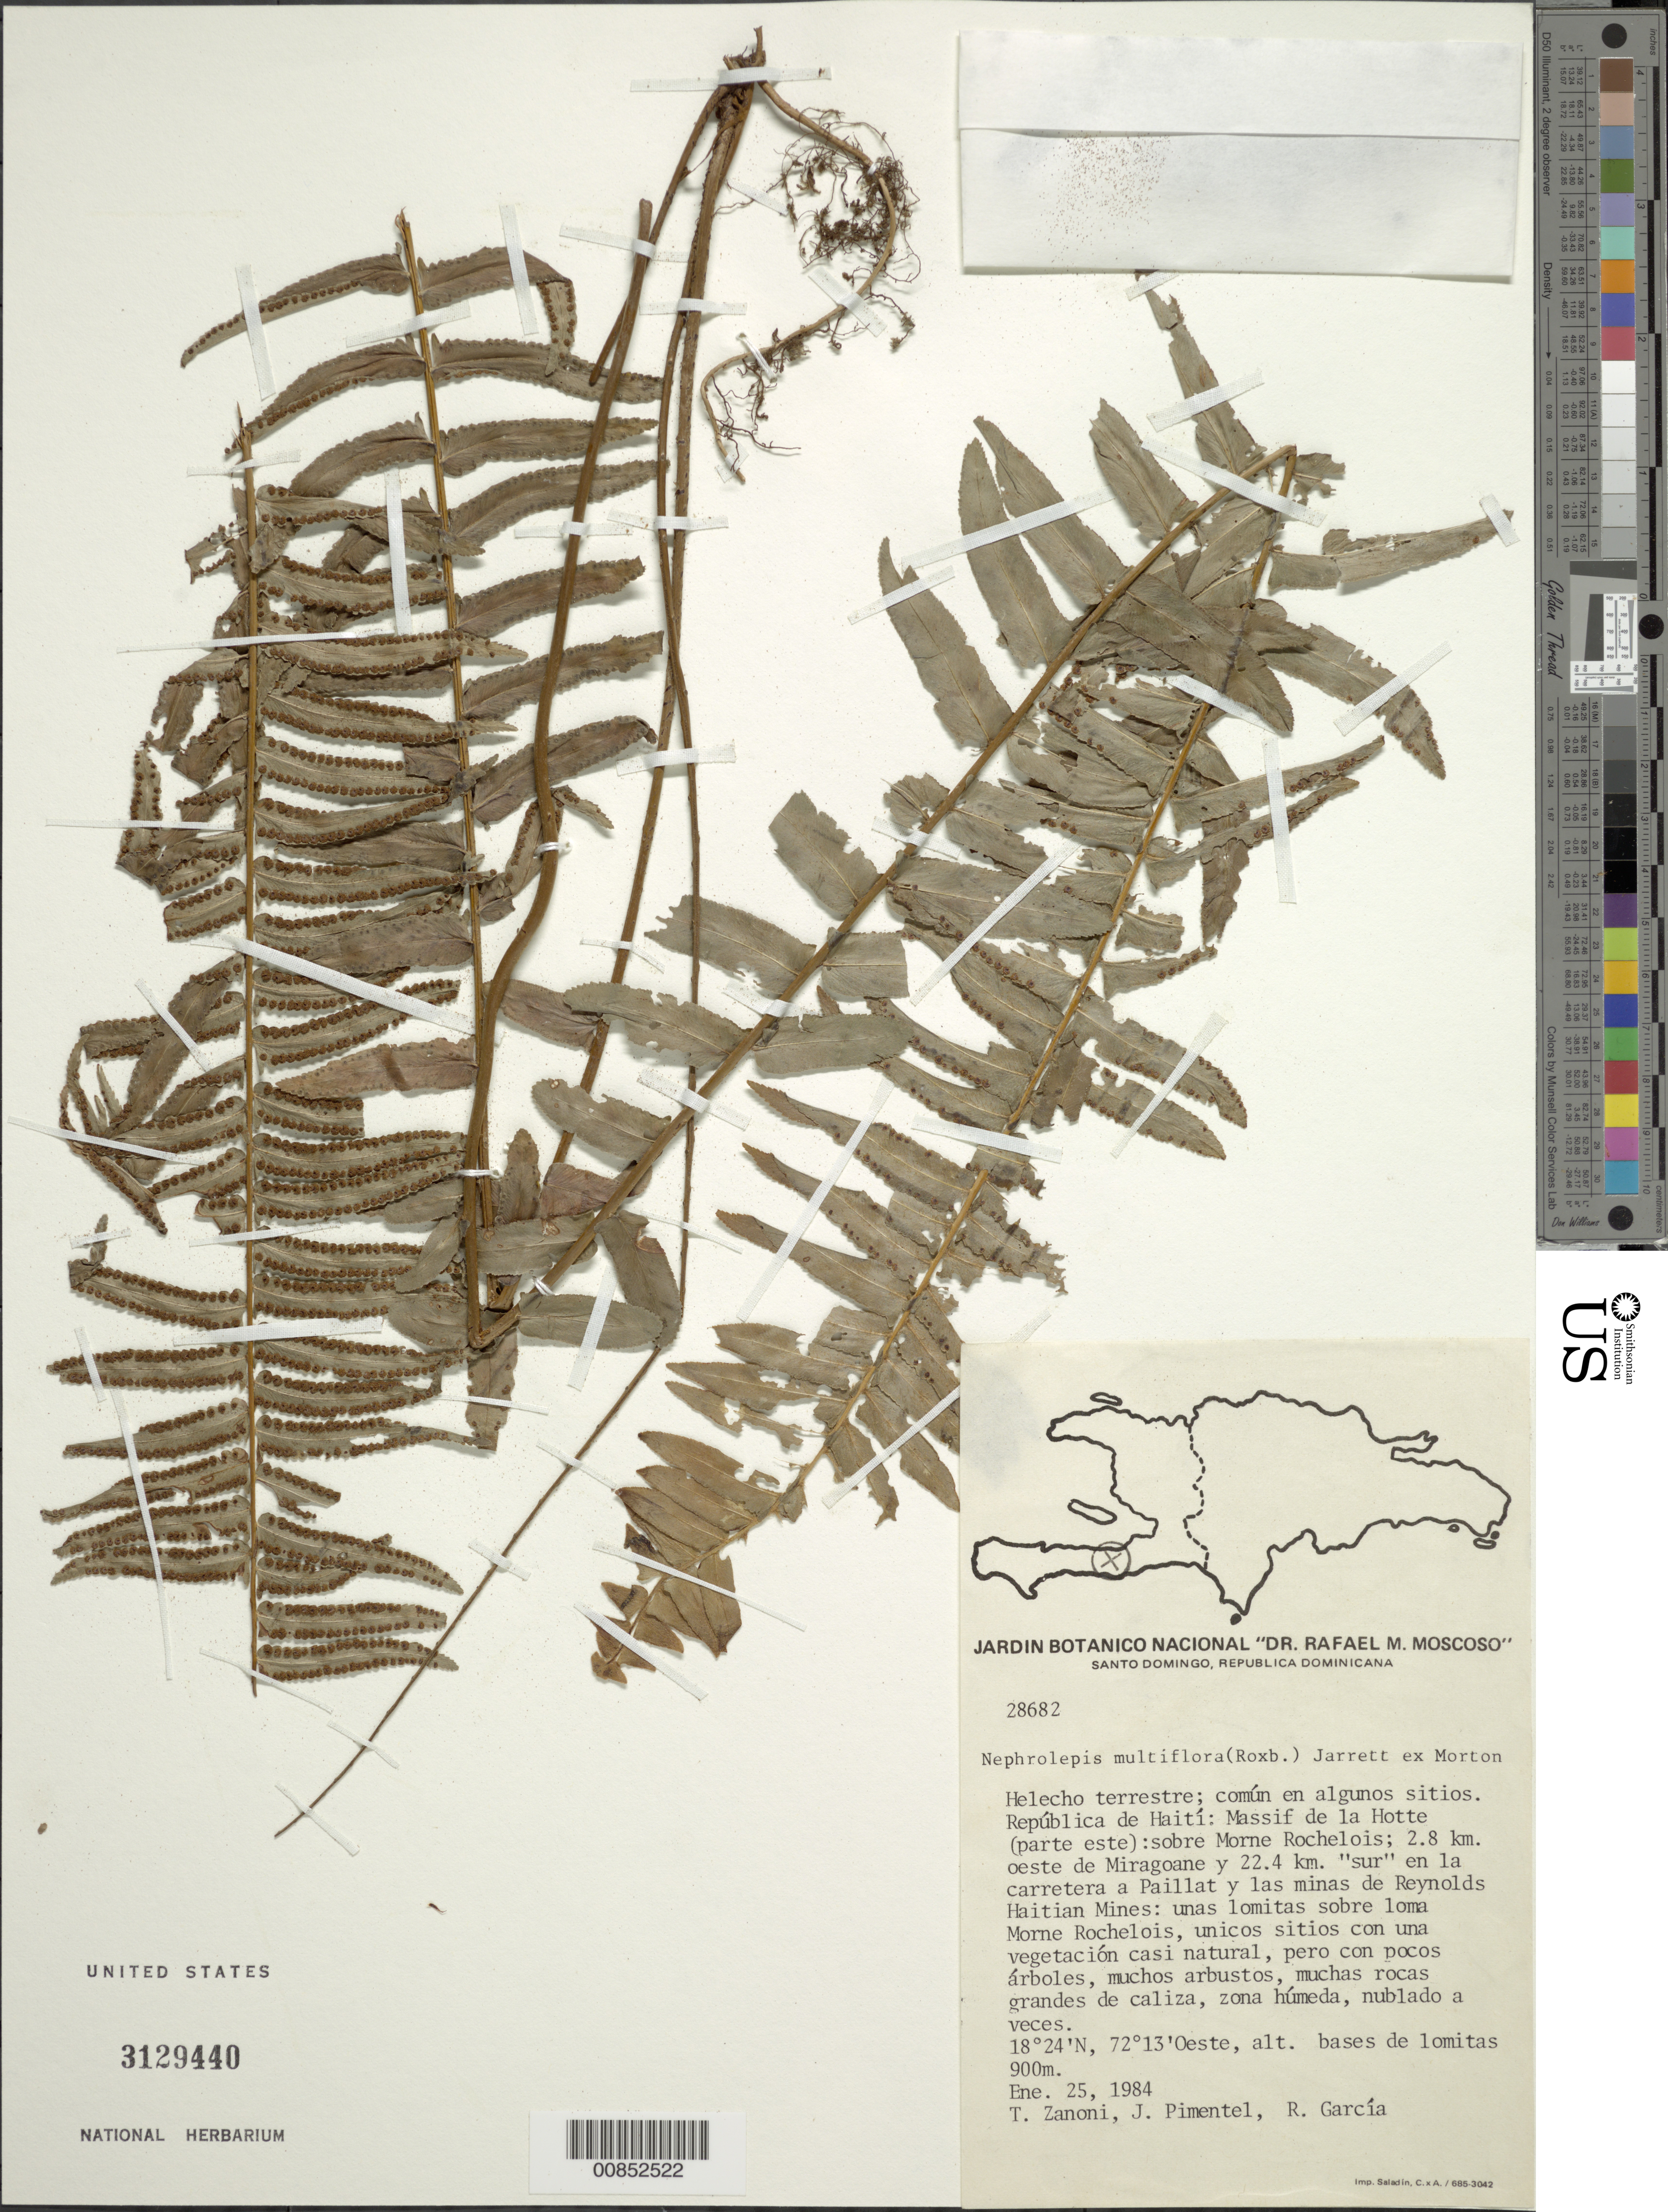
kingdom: Plantae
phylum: Tracheophyta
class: Polypodiopsida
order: Polypodiales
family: Nephrolepidaceae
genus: Nephrolepis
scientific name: Nephrolepis multiflora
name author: (Roxb.) F.M. Jarrett ex C.V. Morton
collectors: T. A. Zanoni, J. Pimentel & H. Garcia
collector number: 28682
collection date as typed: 25 Jan 1984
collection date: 1984-01-25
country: Haiti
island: Hispaniola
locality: Massif de la Hotte (parte este), sobre Morne Rochelois, 2.8 km oeste de Miragoane y 22.4 km "sur" en la carretera a Paillat y las minas de Reynolds Haitian Mines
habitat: Vegetacion casi natural, pero con pocos arboles, muchos arbustos, muchas rocas grandes de caliza, zona húmed, nublado a veces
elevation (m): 900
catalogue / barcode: US 3129440